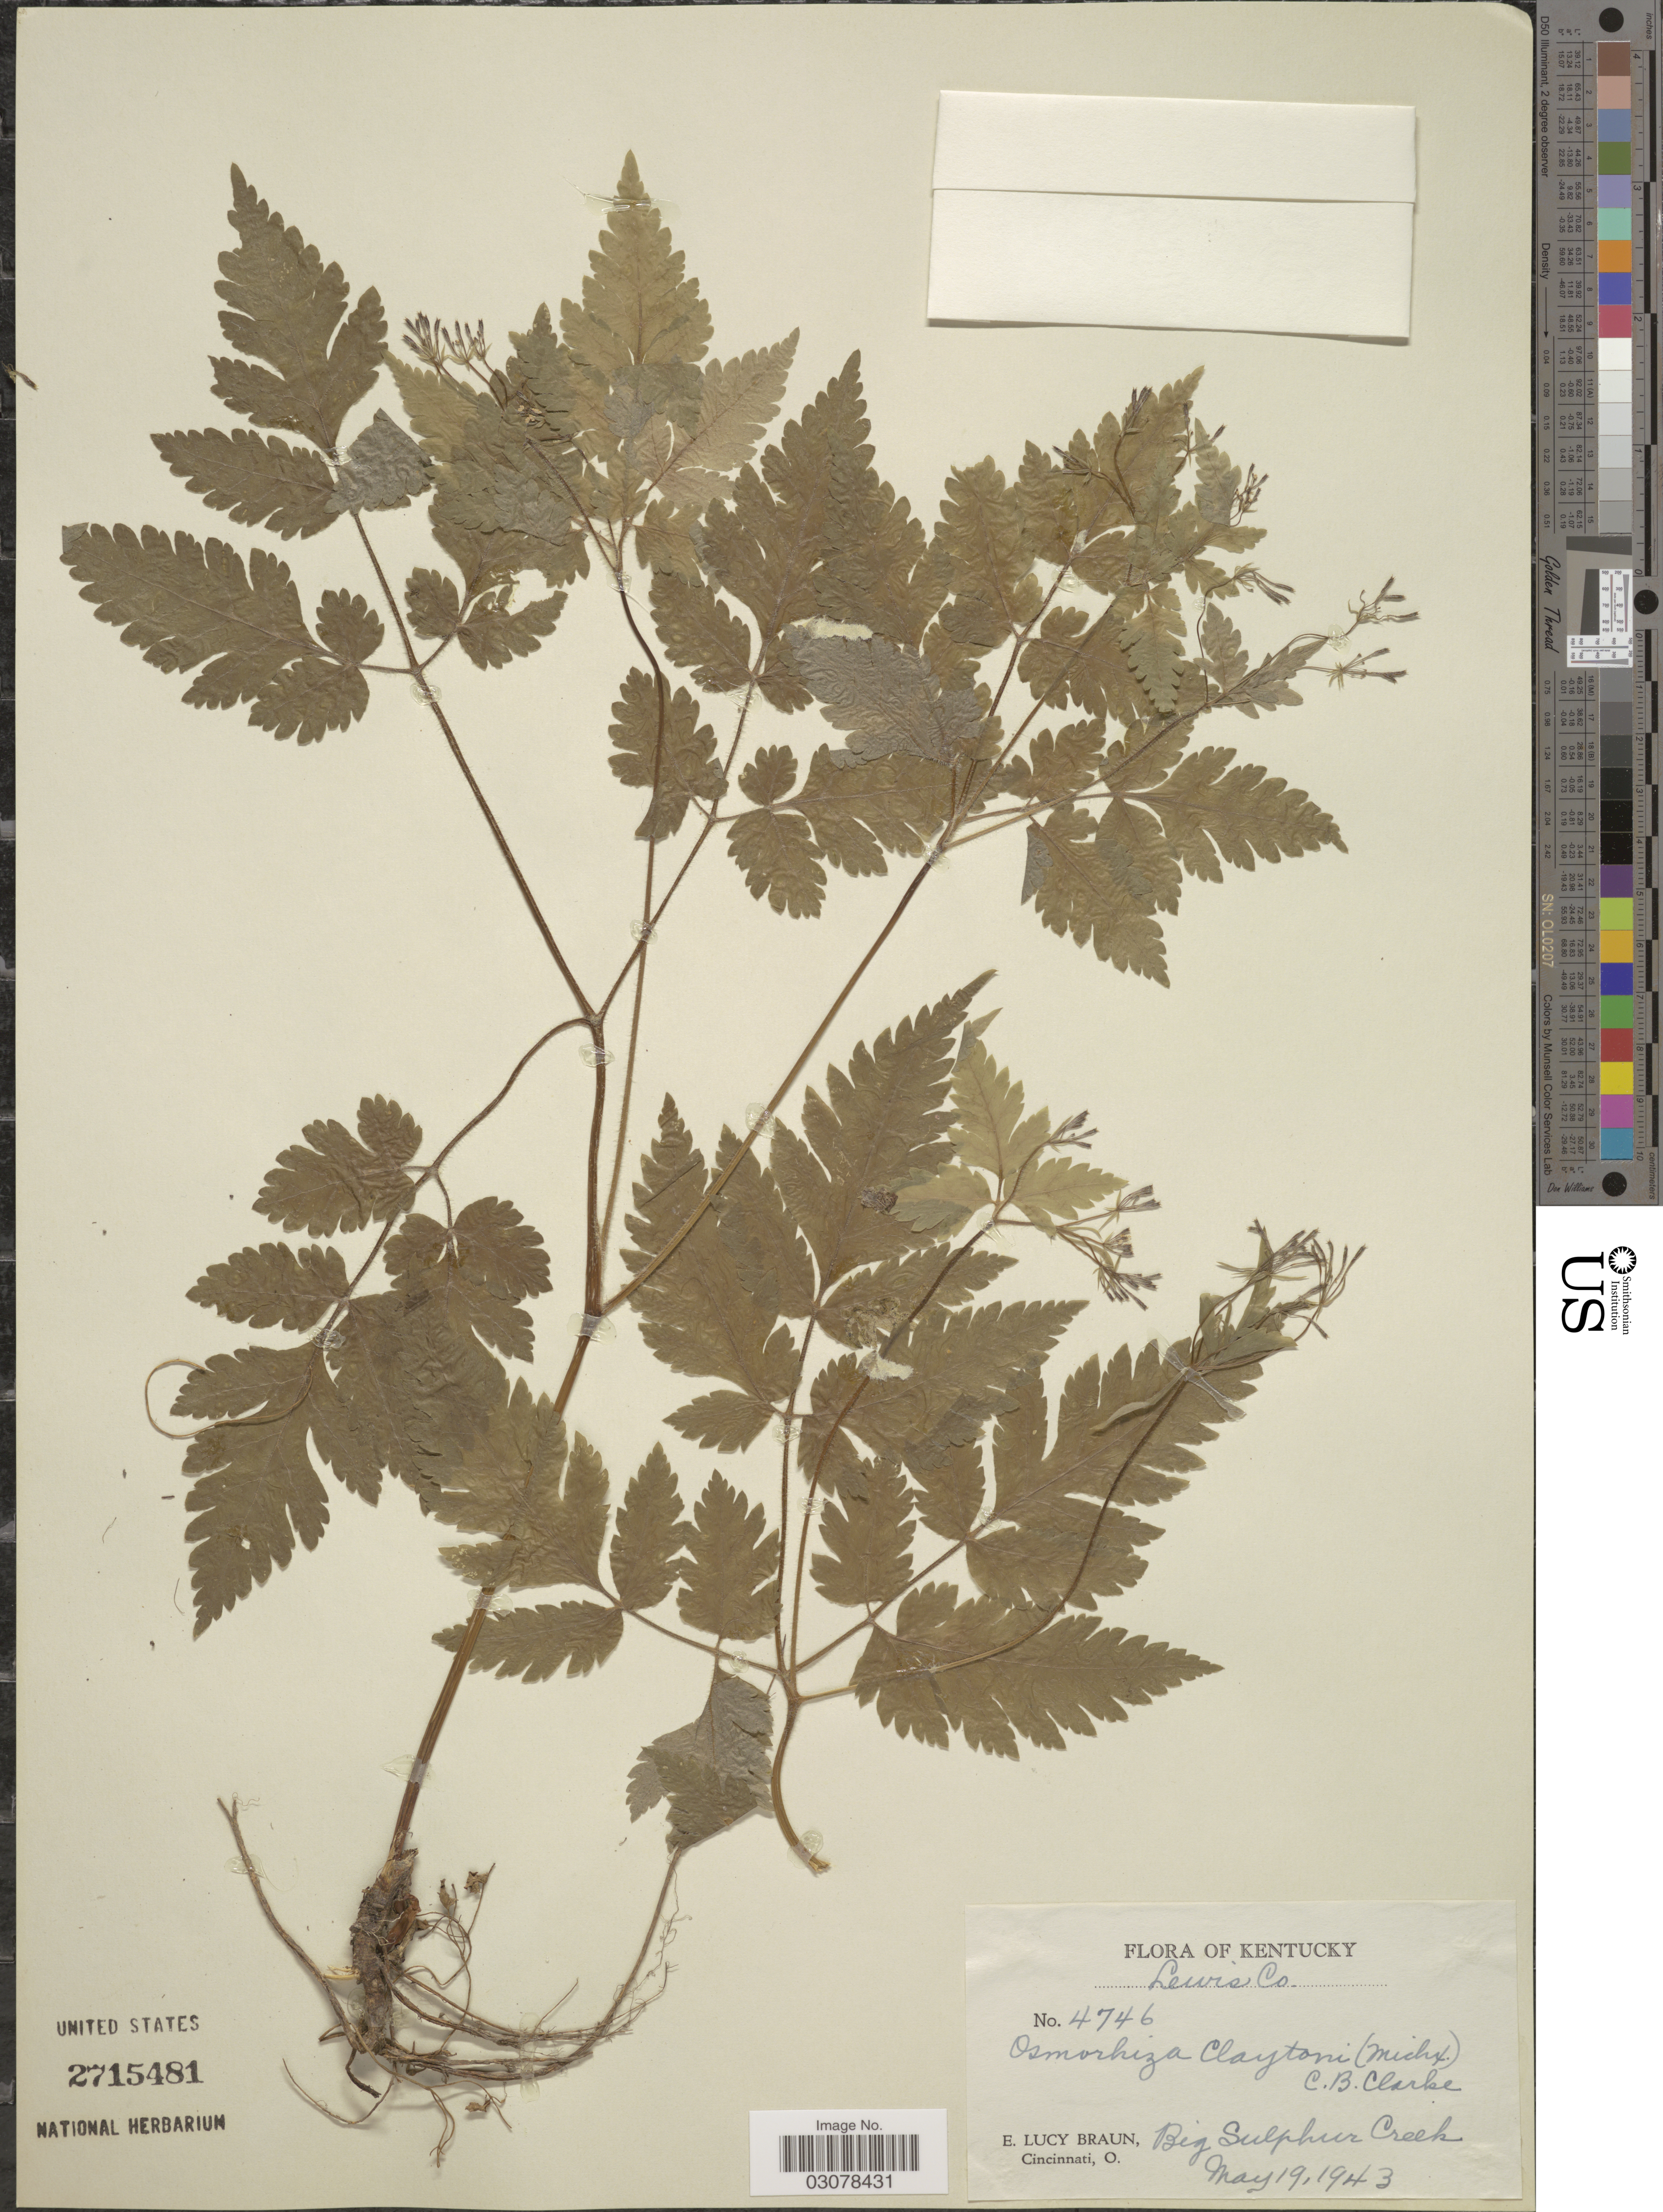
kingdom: Plantae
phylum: Tracheophyta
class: Magnoliopsida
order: Apiales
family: Apiaceae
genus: Osmorhiza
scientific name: Osmorhiza claytonii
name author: (Michx.) C.B. Clarke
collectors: E. L. Braun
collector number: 4746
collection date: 1943-05-19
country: United States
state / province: Kentucky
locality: Lewis Co. Big Sulphur Creek.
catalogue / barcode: US 2715481